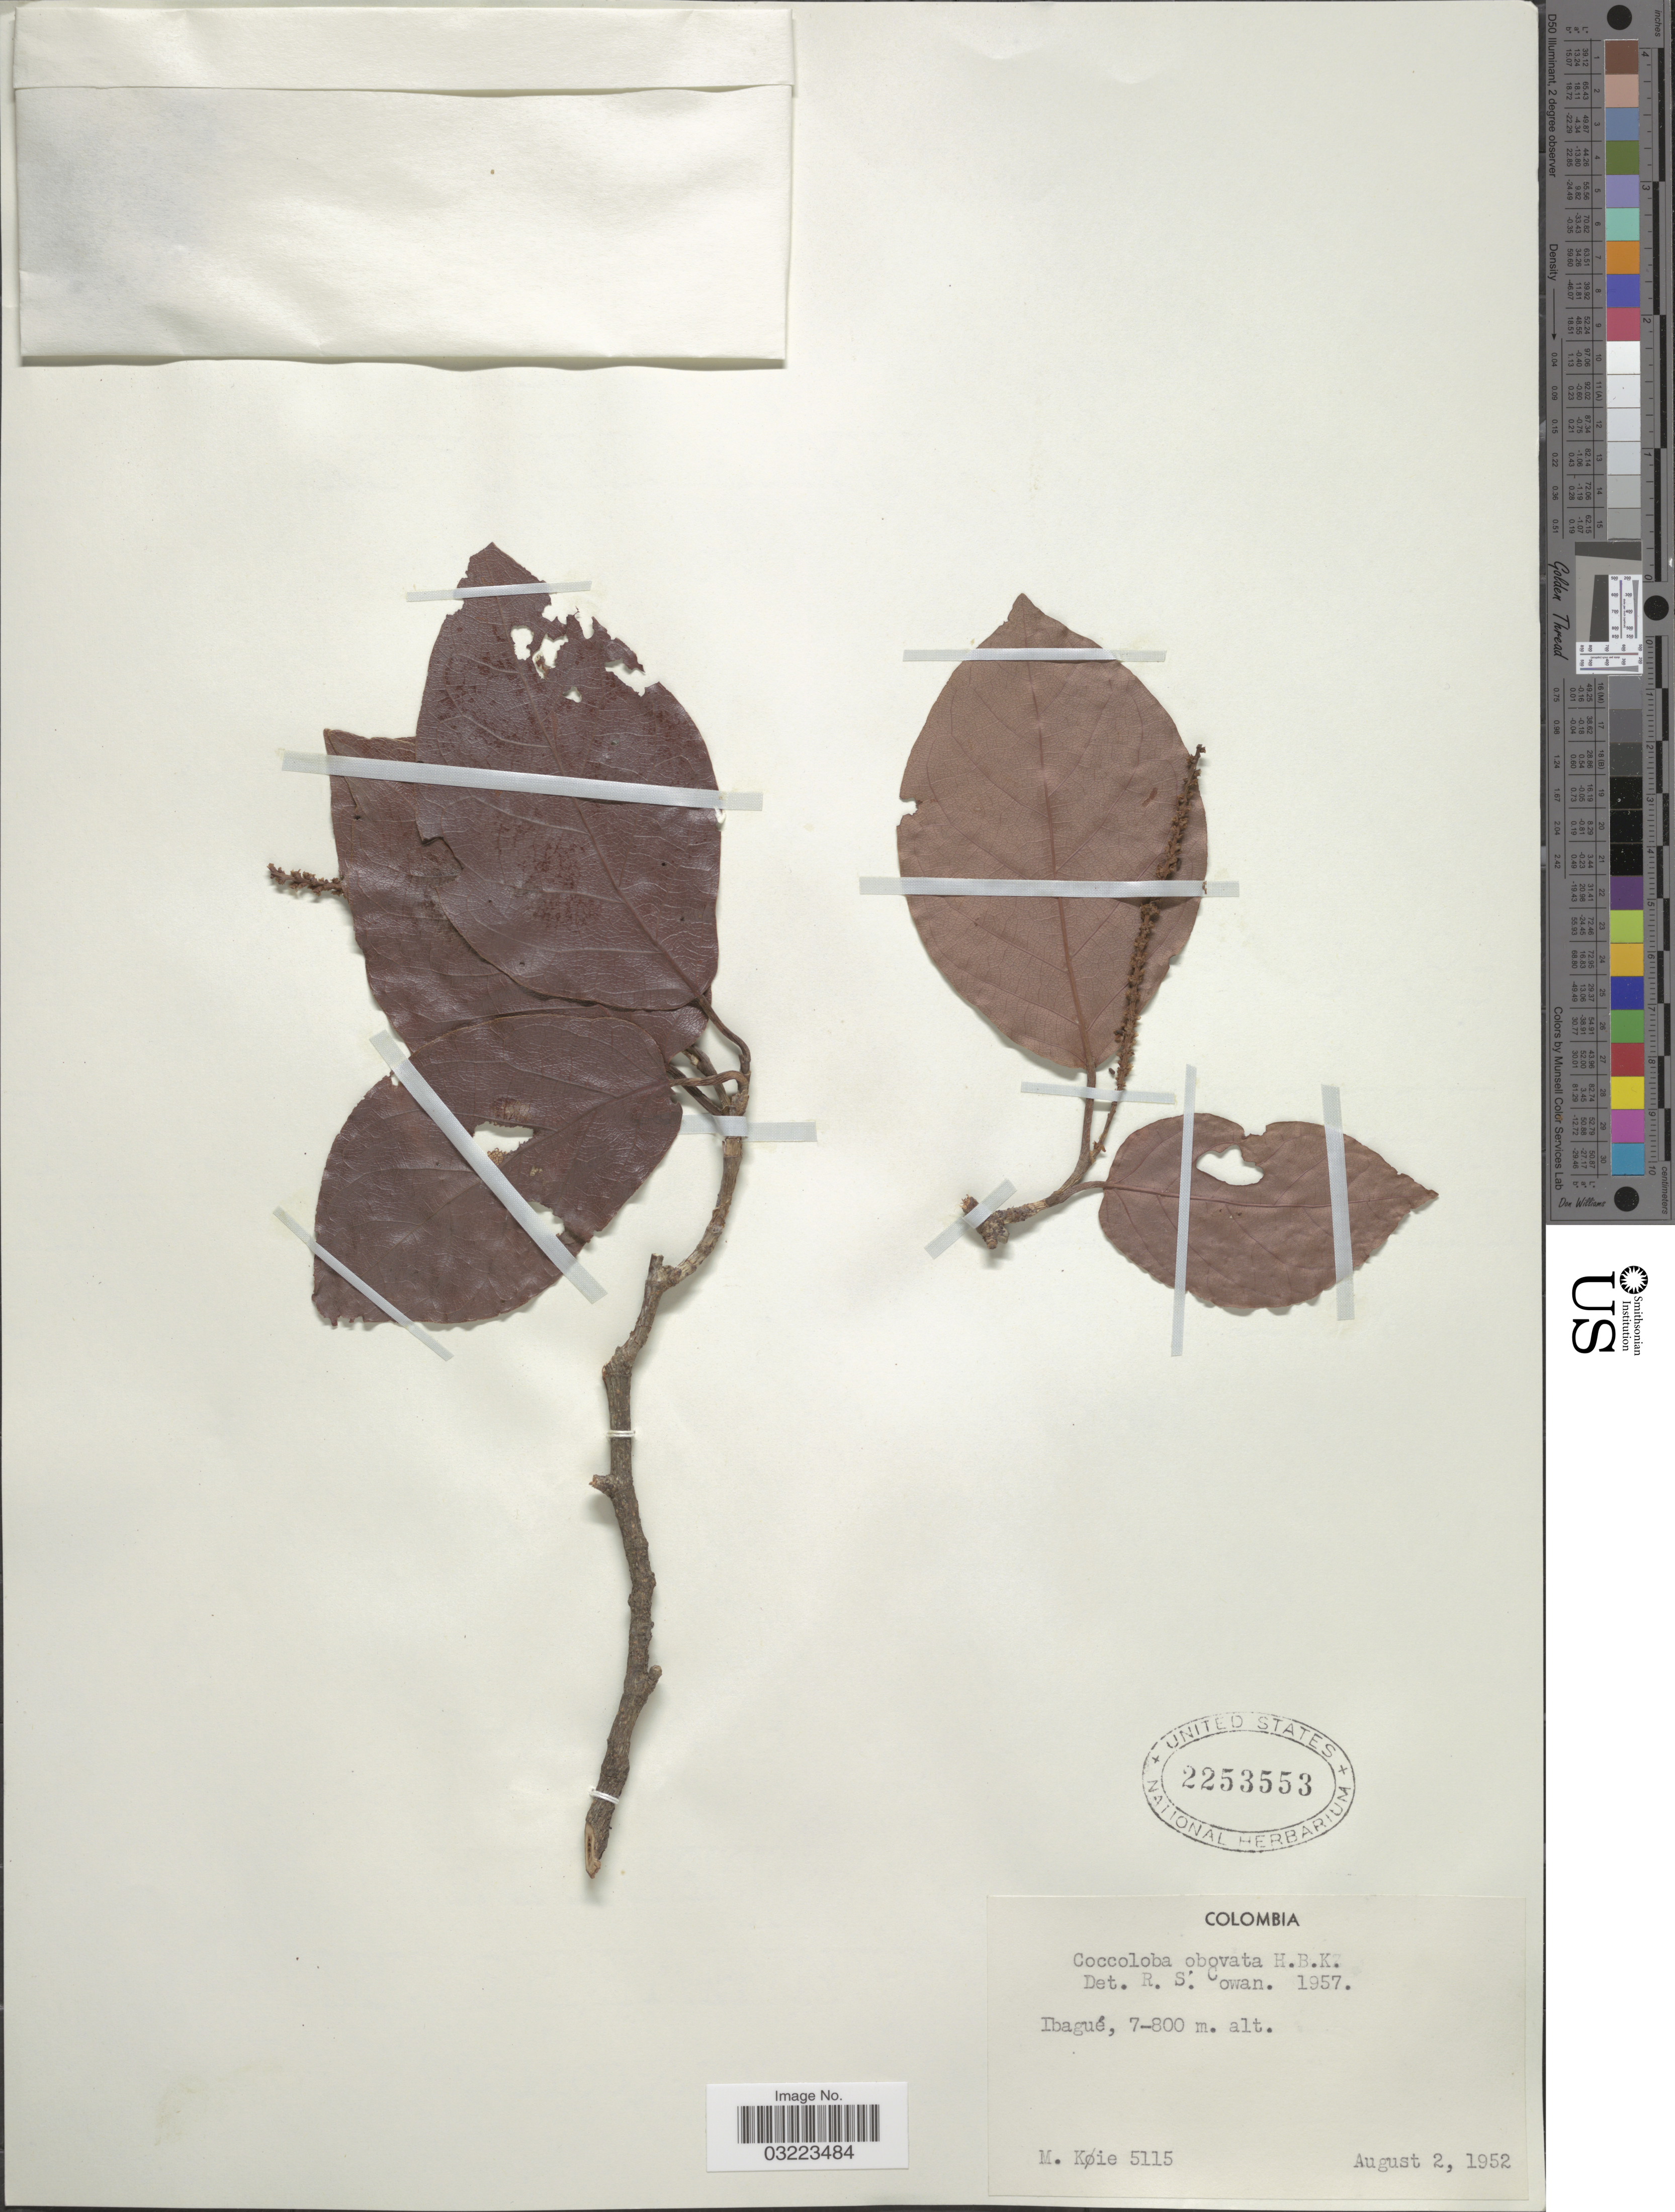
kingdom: Plantae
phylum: Tracheophyta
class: Magnoliopsida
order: Caryophyllales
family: Polygonaceae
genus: Coccoloba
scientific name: Coccoloba obovata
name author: Kunth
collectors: M. Köie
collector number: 5115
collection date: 1952-08-02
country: Colombia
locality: Ibagué.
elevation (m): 700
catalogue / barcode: US 2253553